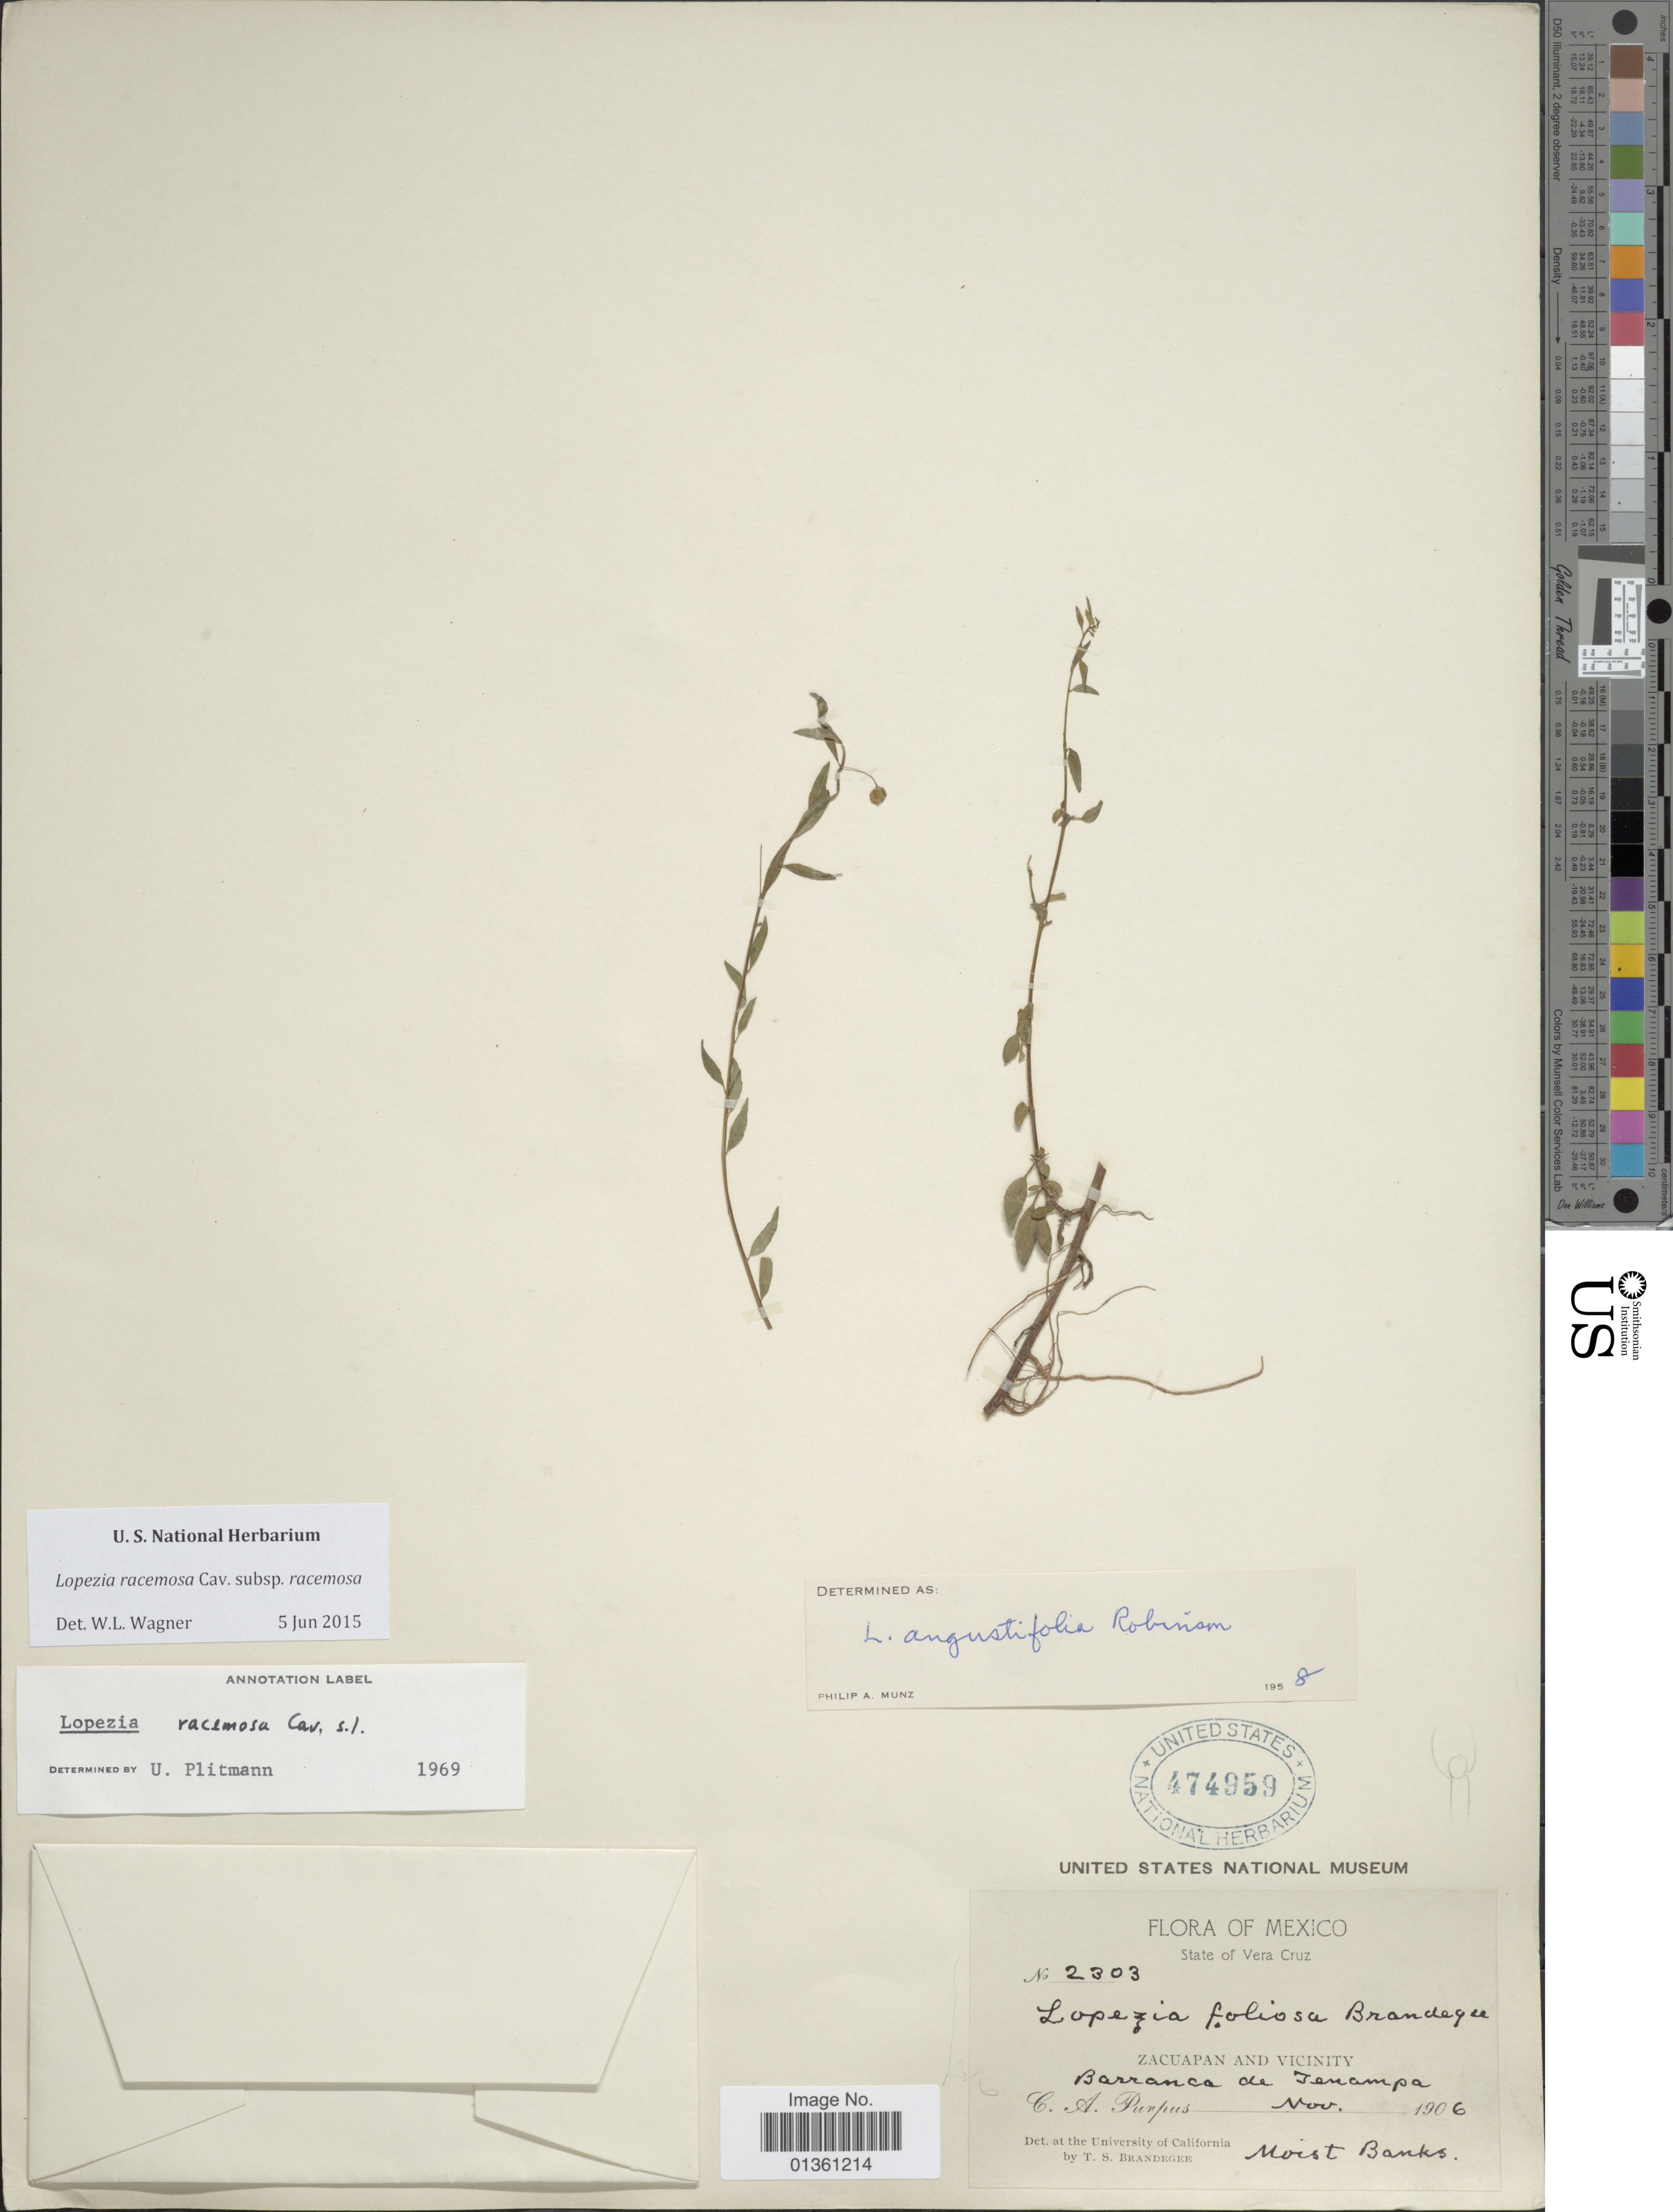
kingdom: Plantae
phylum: Tracheophyta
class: Magnoliopsida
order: Myrtales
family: Onagraceae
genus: Lopezia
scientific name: Lopezia racemosa subsp. racemosa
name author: Cav.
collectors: C. A. Purpus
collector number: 2303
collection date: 1906-11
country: Mexico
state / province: Veracruz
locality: State of Vera Cruz. Zacuapan and Vicinity. Barranca de Tenampa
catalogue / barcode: US 474959